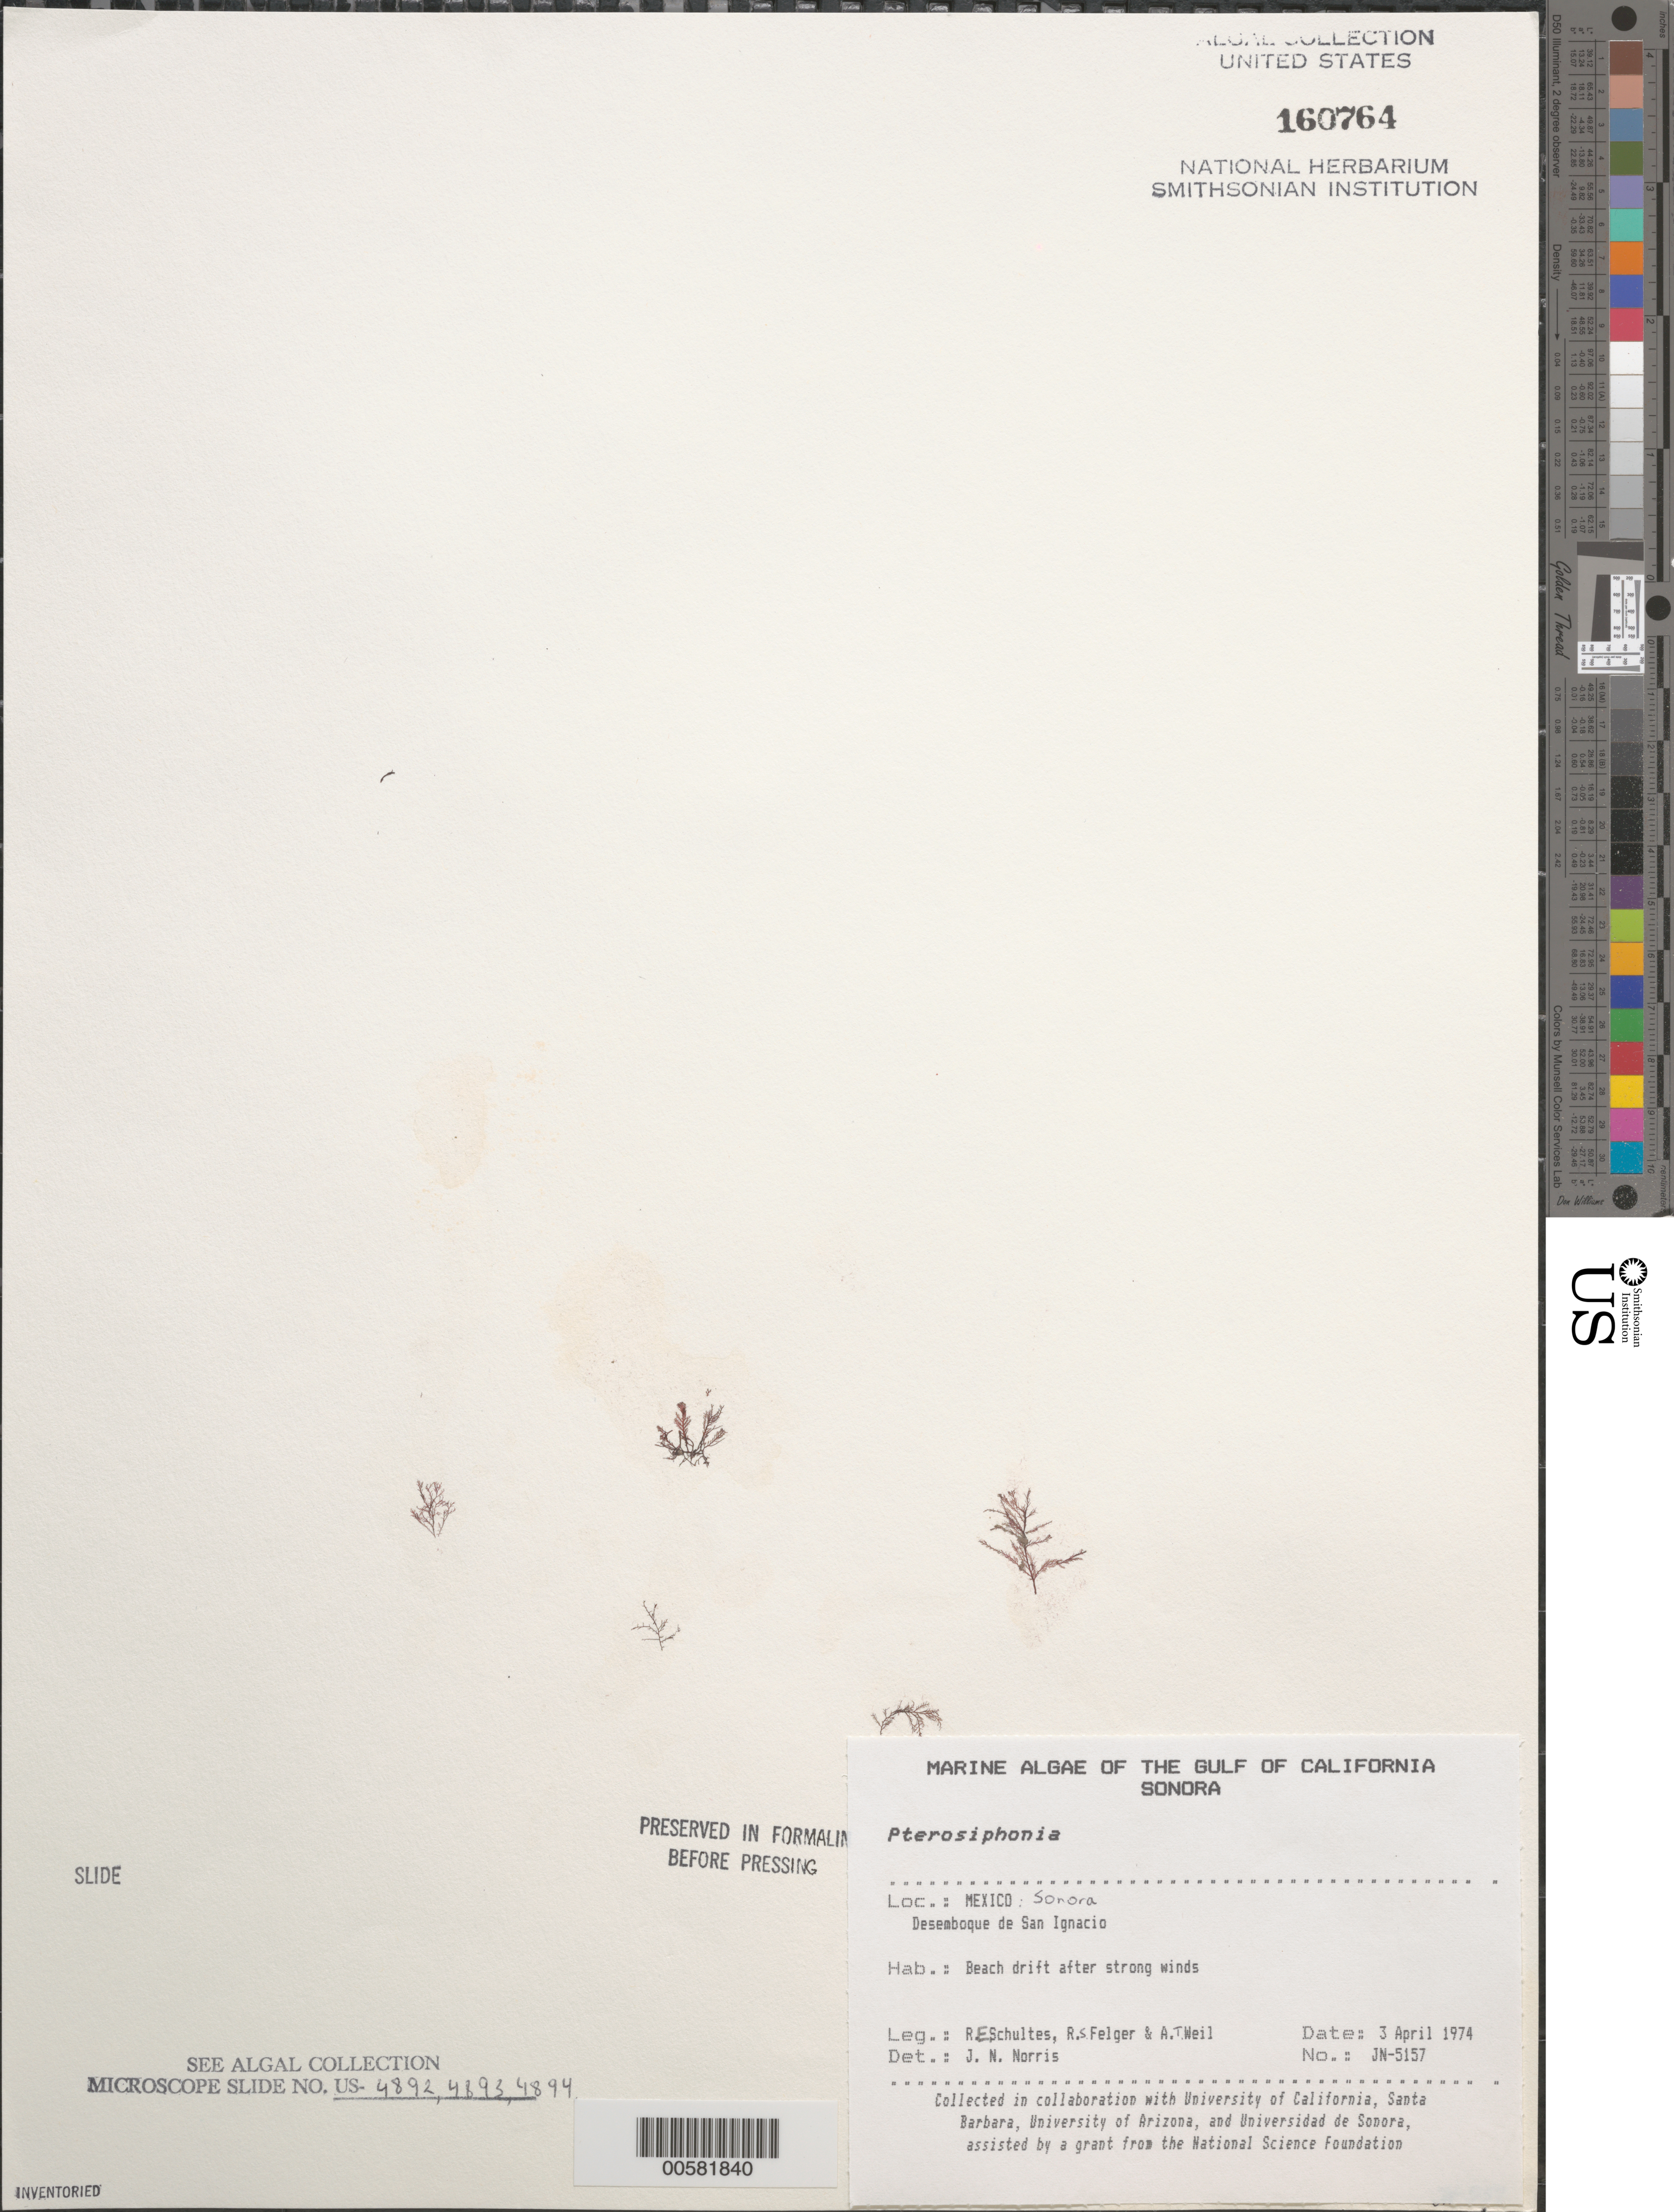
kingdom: Plantae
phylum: Rhodophyta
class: Florideophyceae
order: Ceramiales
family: Rhodomelaceae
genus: Pterosiphonia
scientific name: Pterosiphonia sp.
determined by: Norris, James N.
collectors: R. E. Schultes, R. S. Felger & A. T. Weil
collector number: JN-5157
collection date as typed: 03 Apr 1974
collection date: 1974-04-03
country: Mexico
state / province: Sonora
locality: Desemboque de San Ignacio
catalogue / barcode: US 160764